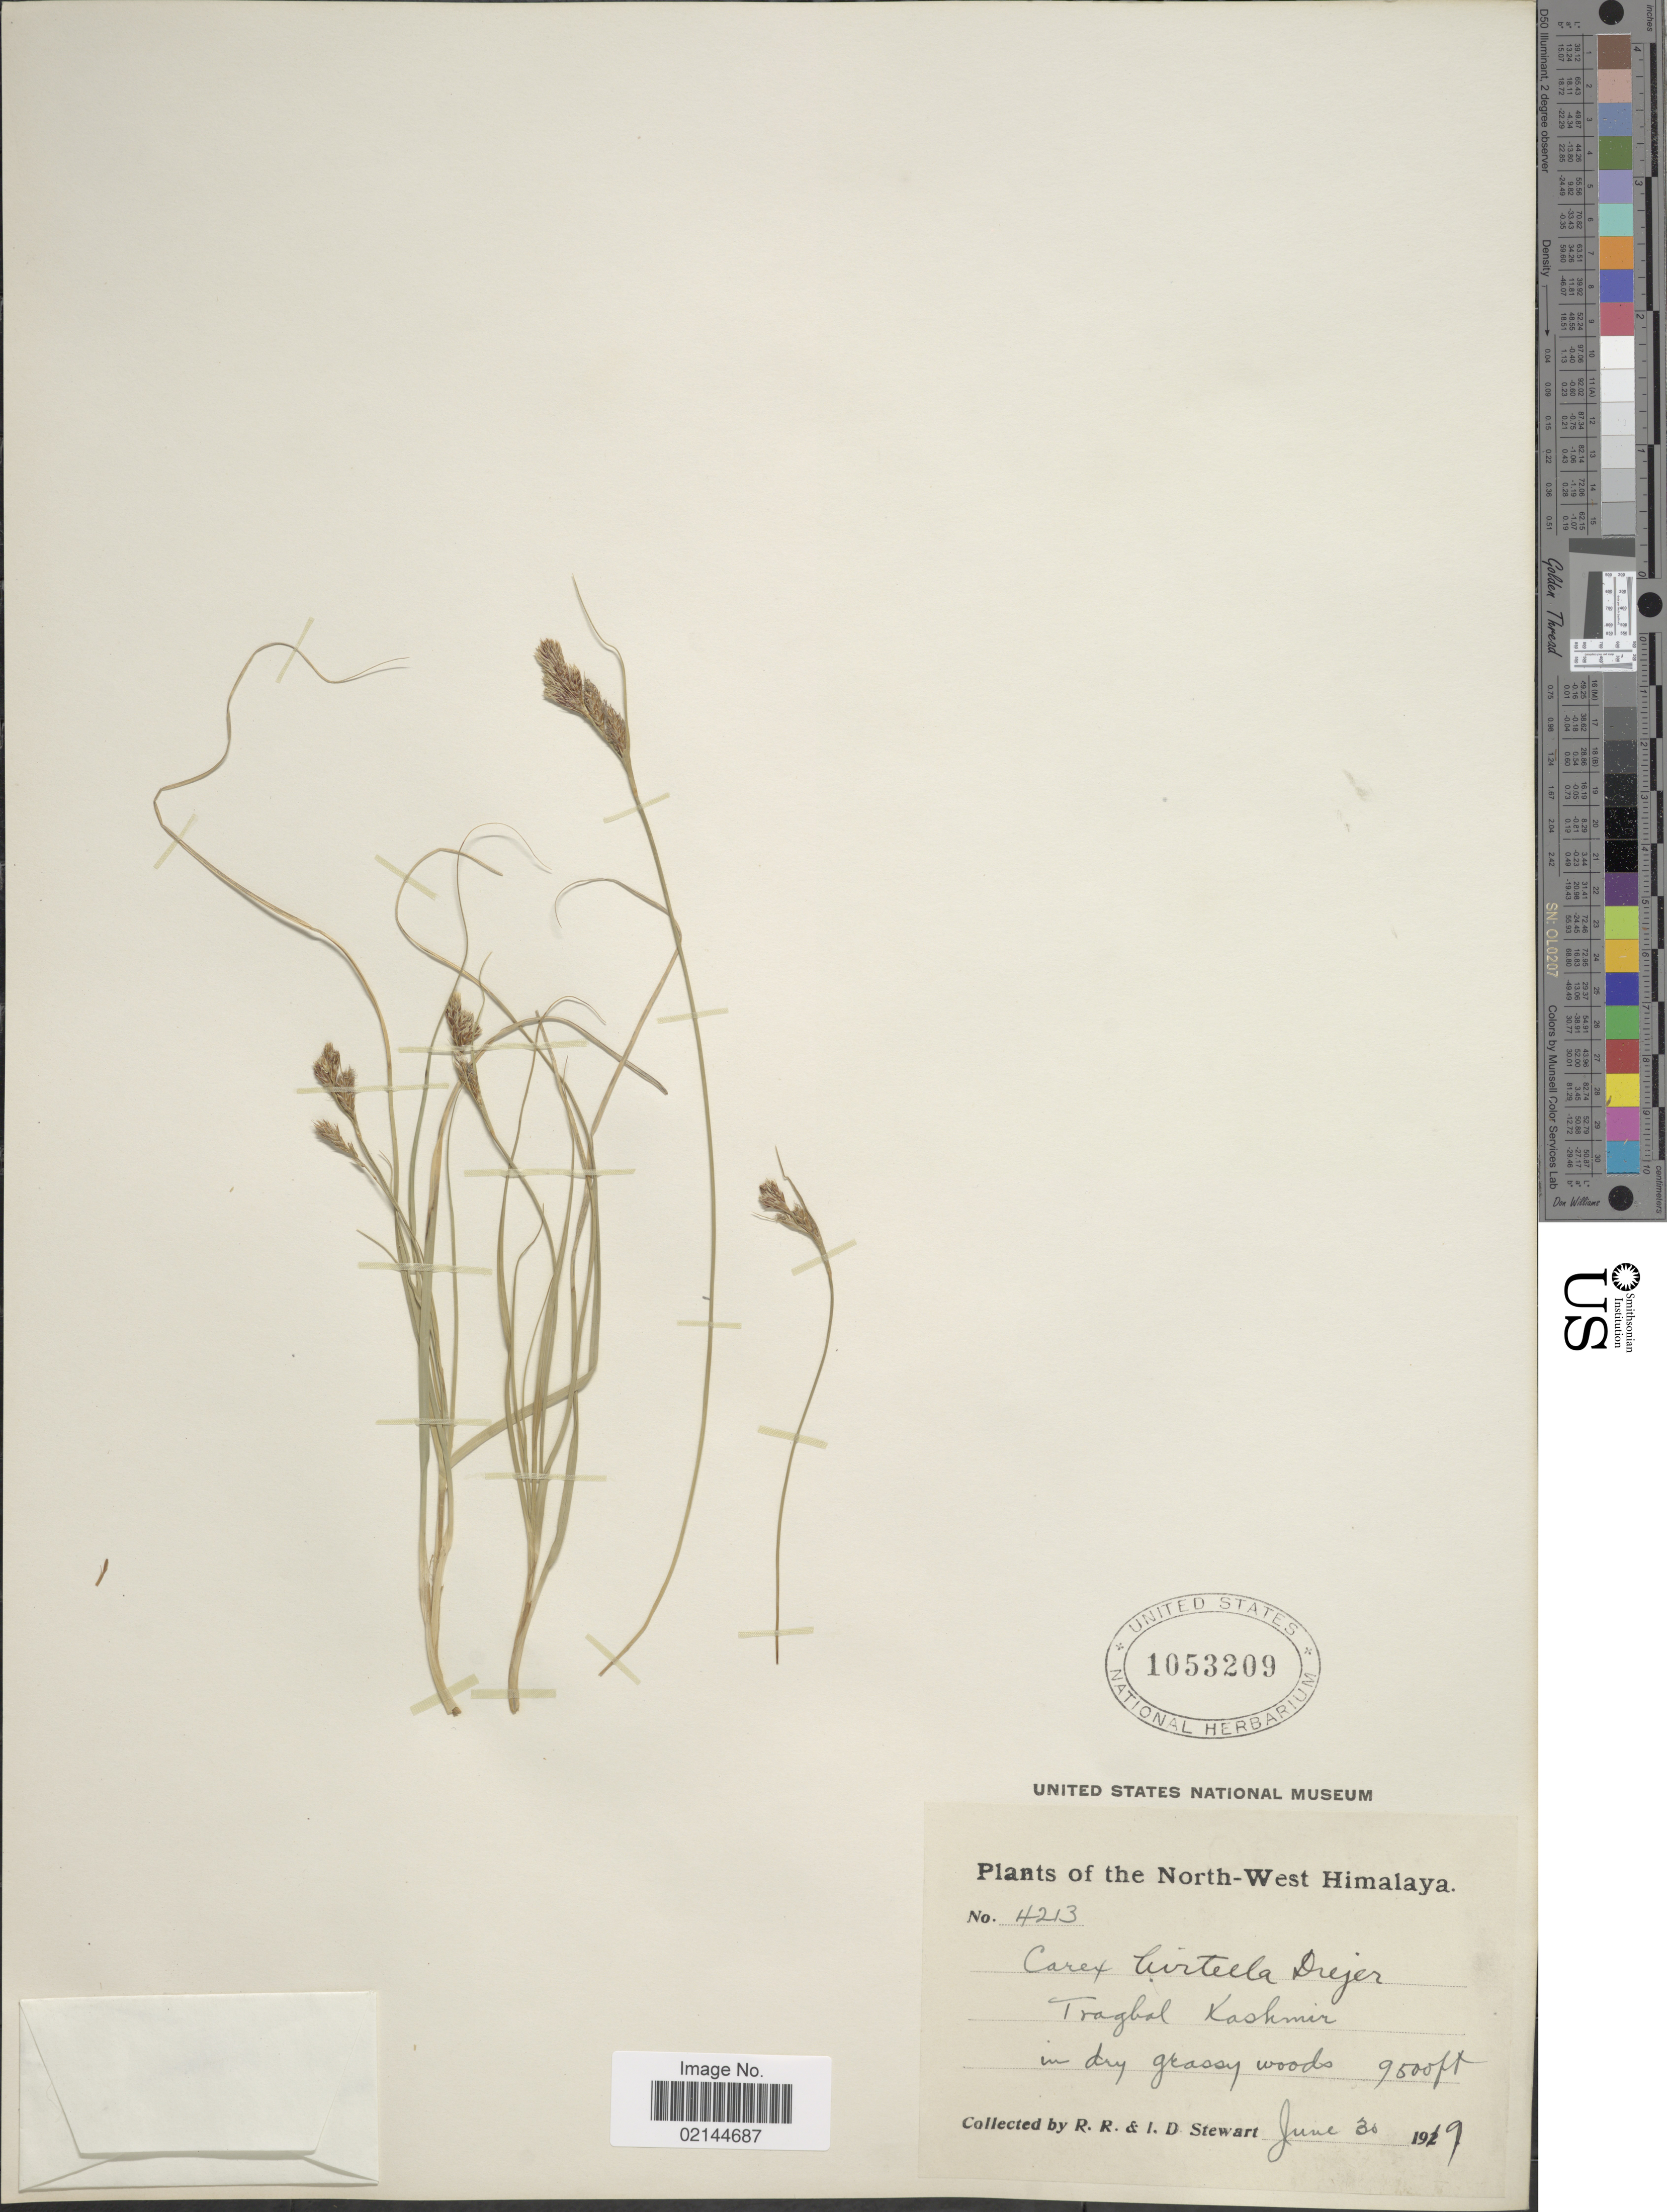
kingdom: Plantae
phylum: Tracheophyta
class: Liliopsida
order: Poales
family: Cyperaceae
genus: Carex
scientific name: Carex plectobasis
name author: V.I. Krecz.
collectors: R. R. Stewart & I. Stewart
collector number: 4213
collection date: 1919-06-30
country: India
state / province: Jammu and Kashmir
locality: North-West Himalaya. Tragbal, Kashmir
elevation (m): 2896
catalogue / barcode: US 1053209